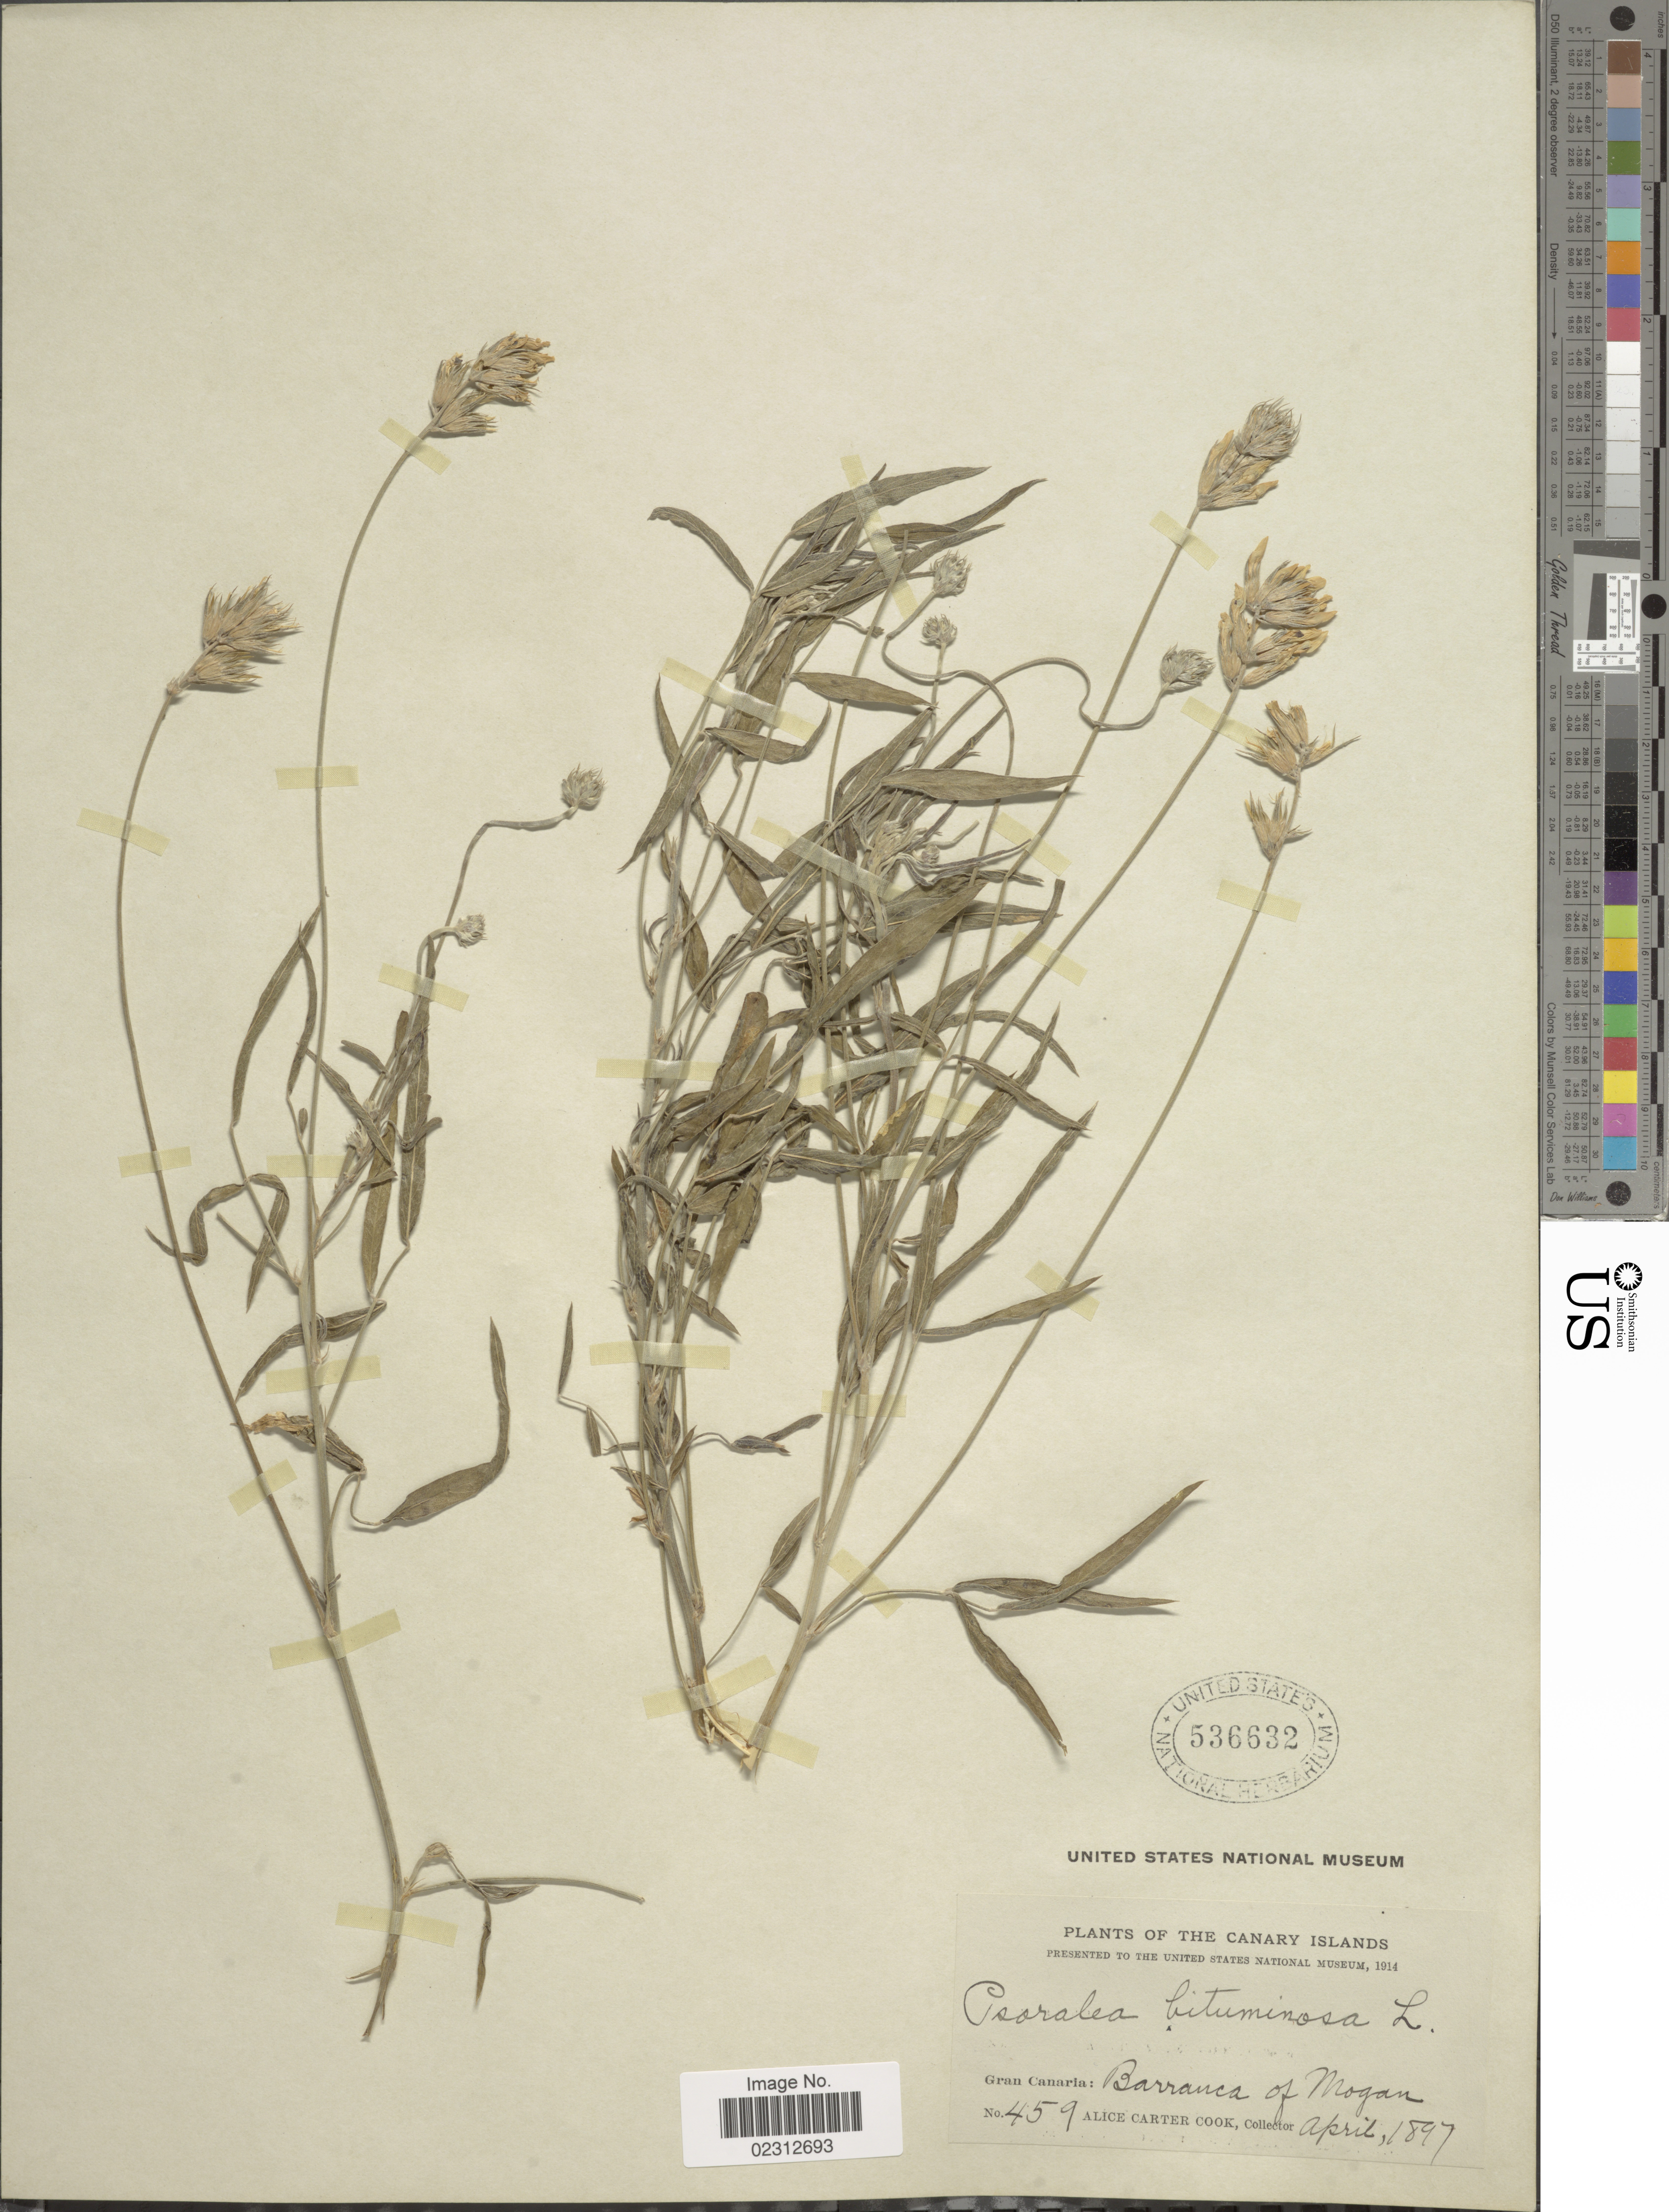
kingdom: Plantae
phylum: Tracheophyta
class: Magnoliopsida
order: Fabales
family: Fabaceae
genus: Bituminaria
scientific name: Bituminaria bituminosa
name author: (L.) C.H. Stirt.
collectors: Alice C. Cook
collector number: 459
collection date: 1897-04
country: Spain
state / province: Canarias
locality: Canary Islands, Grand Canaria: Barranca of Mogan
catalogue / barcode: US 536632